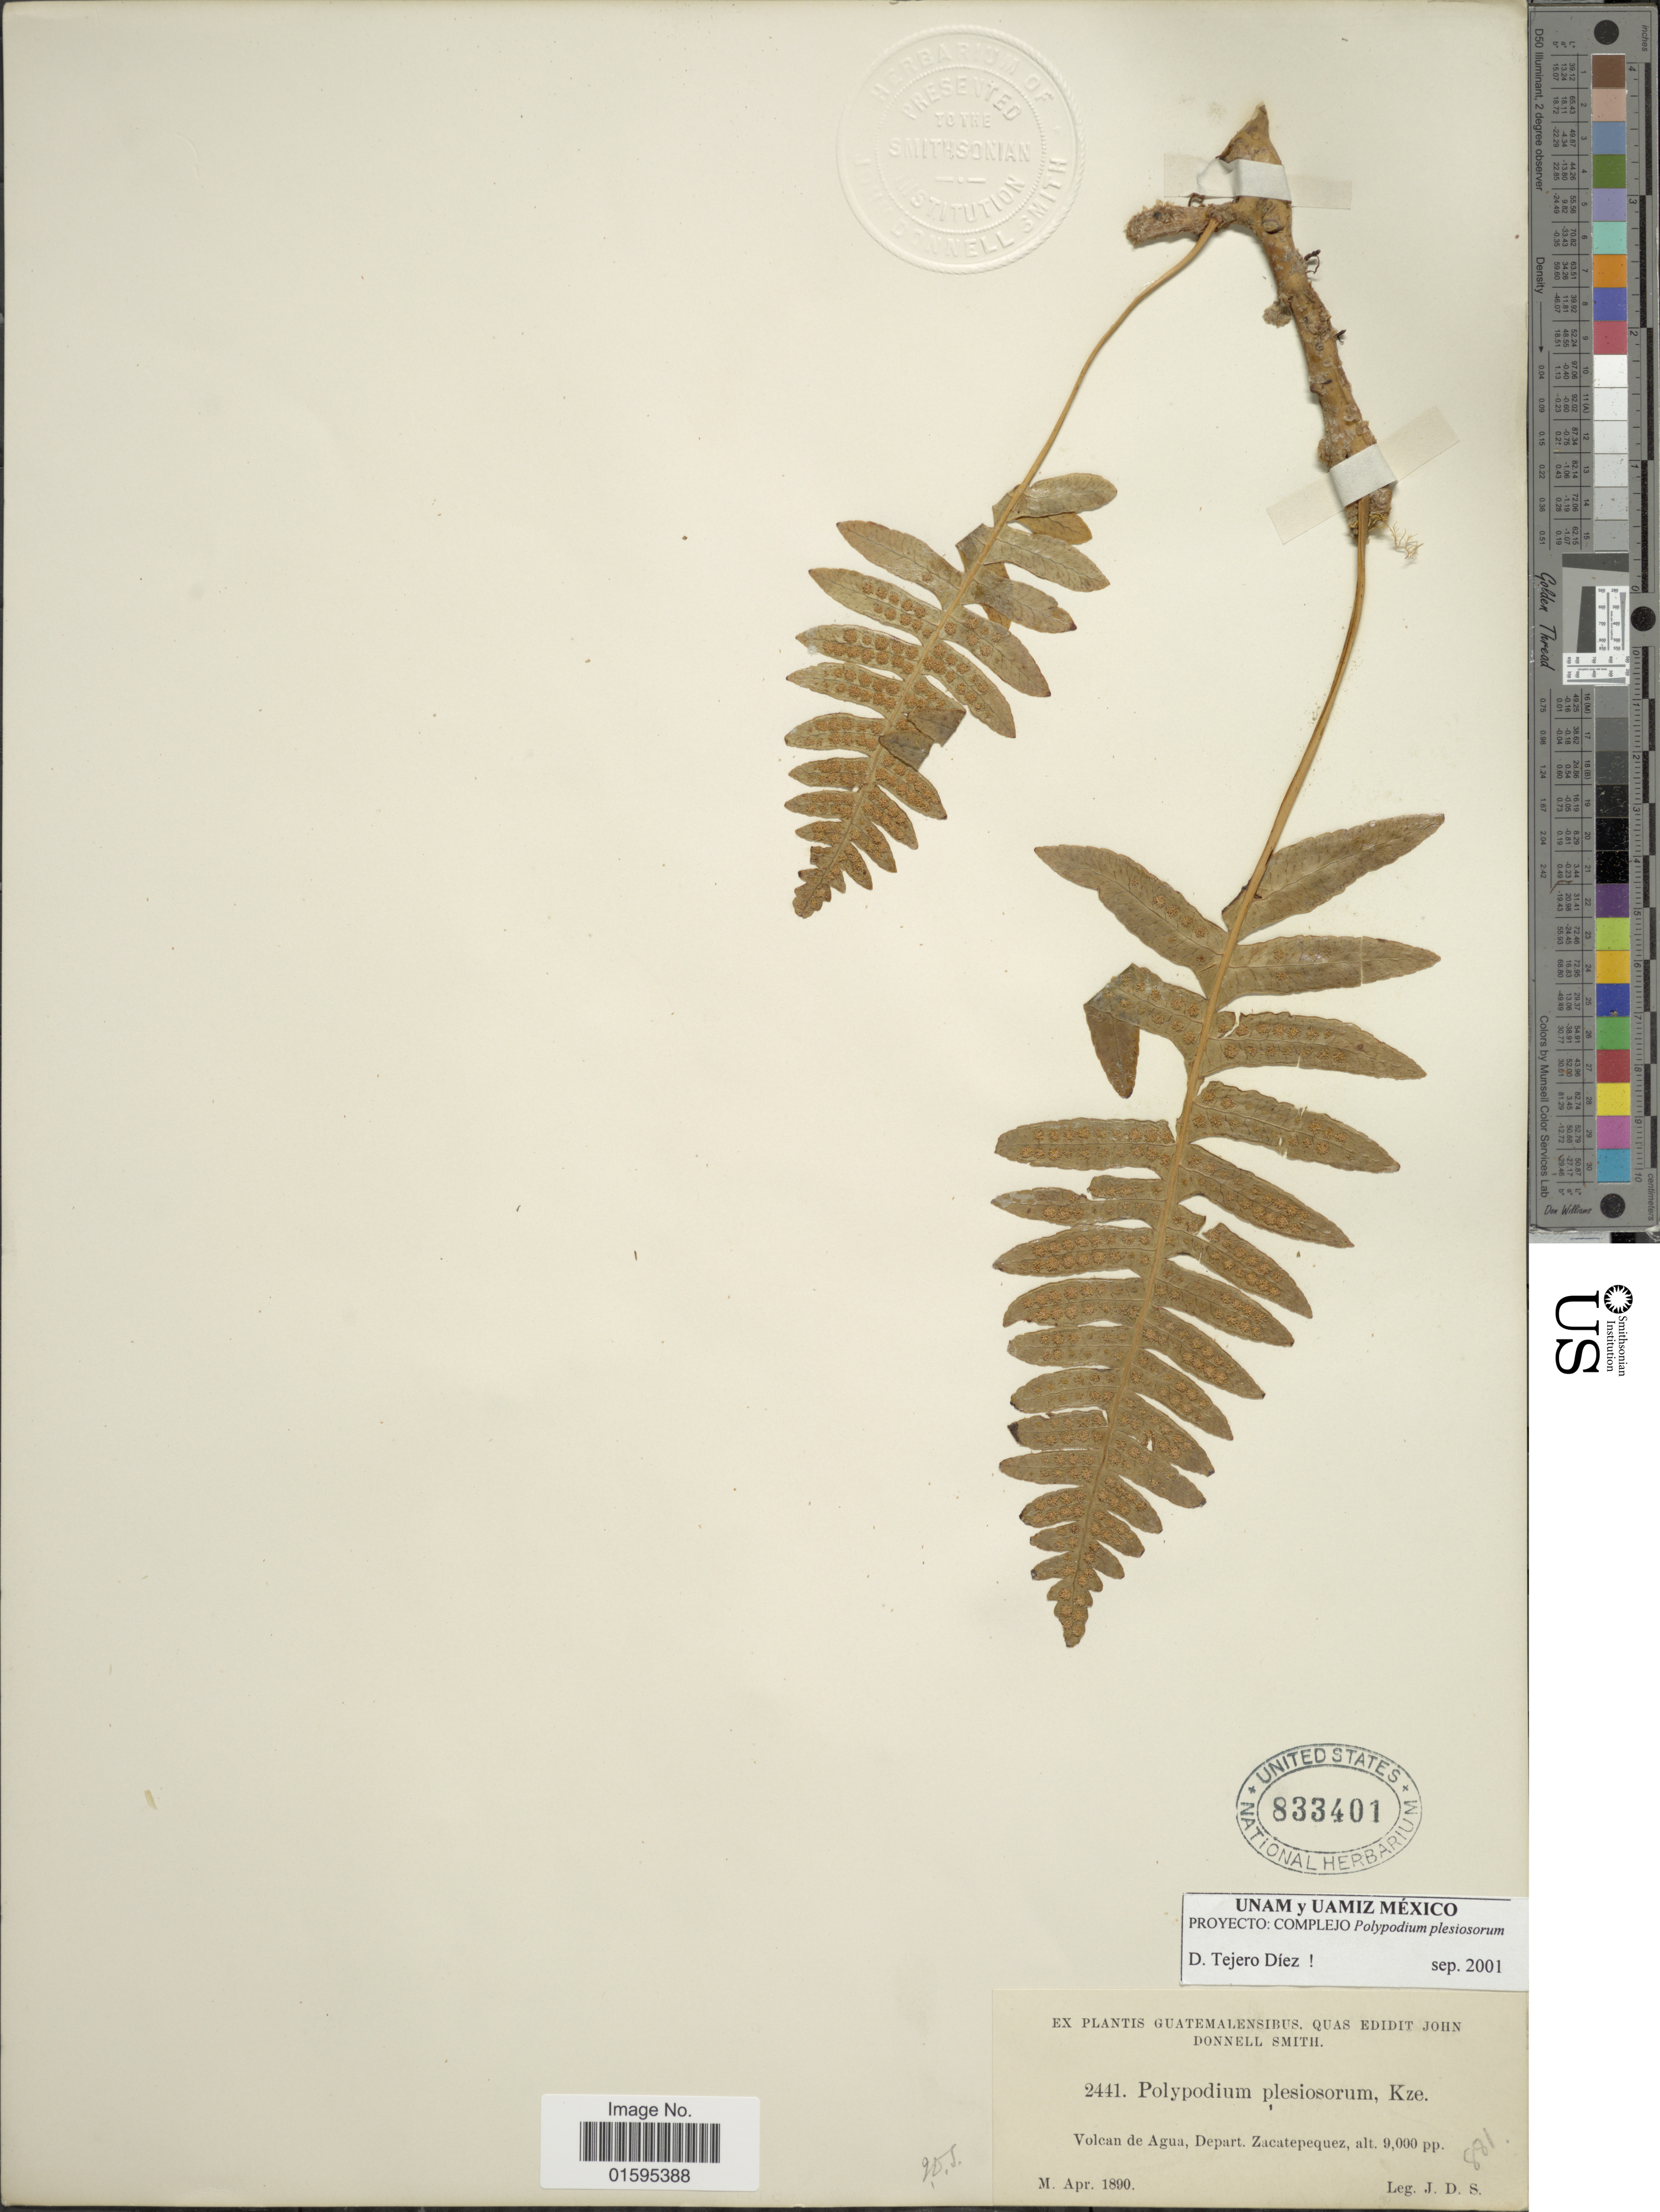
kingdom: Plantae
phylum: Tracheophyta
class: Polypodiopsida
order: Polypodiales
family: Polypodiaceae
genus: Polypodium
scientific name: Polypodium plesiosorum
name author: Kunze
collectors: J. Donnell Smith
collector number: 2441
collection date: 1890-04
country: Guatemala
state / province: Sacatepéquez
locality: Volcan de Agua, Depart. Zacatepequez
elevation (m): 2743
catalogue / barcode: US 833401